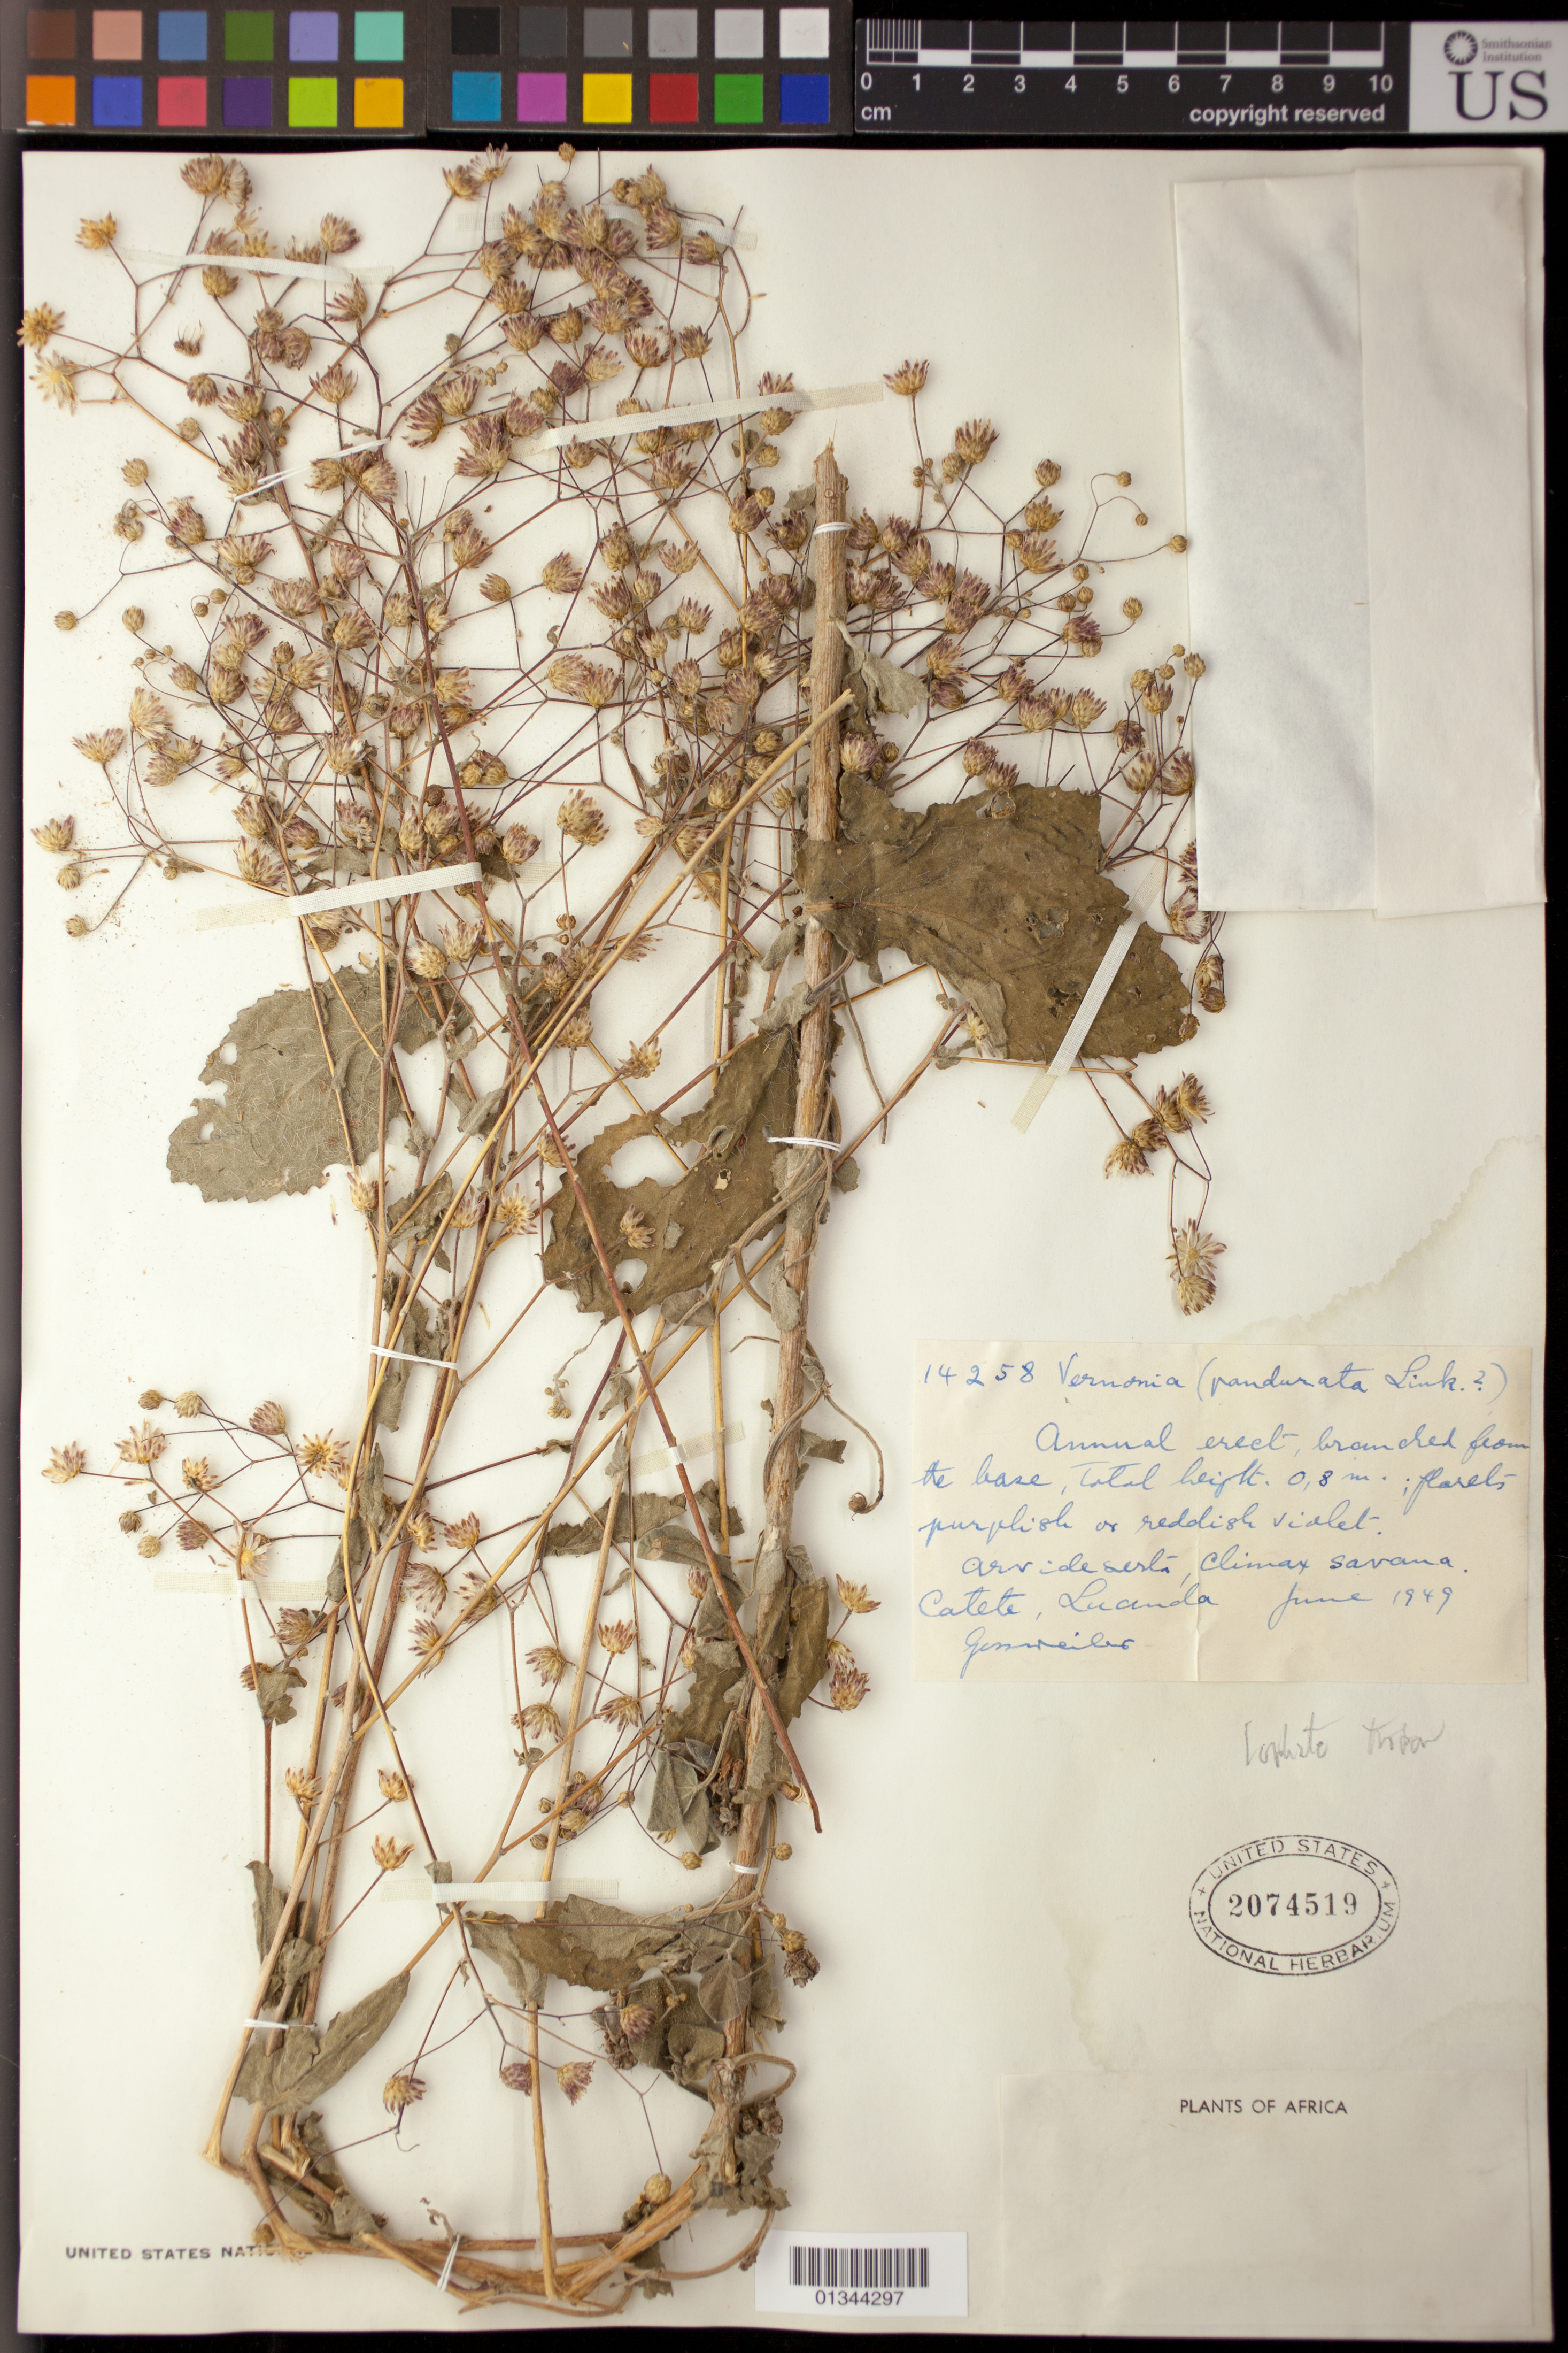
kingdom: Plantae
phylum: Tracheophyta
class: Magnoliopsida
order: Asterales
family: Asteraceae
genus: Vernonia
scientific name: Vernonia pandurata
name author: Link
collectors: J. Gossweiler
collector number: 14258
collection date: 1949-06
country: Angola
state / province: Luanda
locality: Catete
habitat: climax savana (sic).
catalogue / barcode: US 2074519